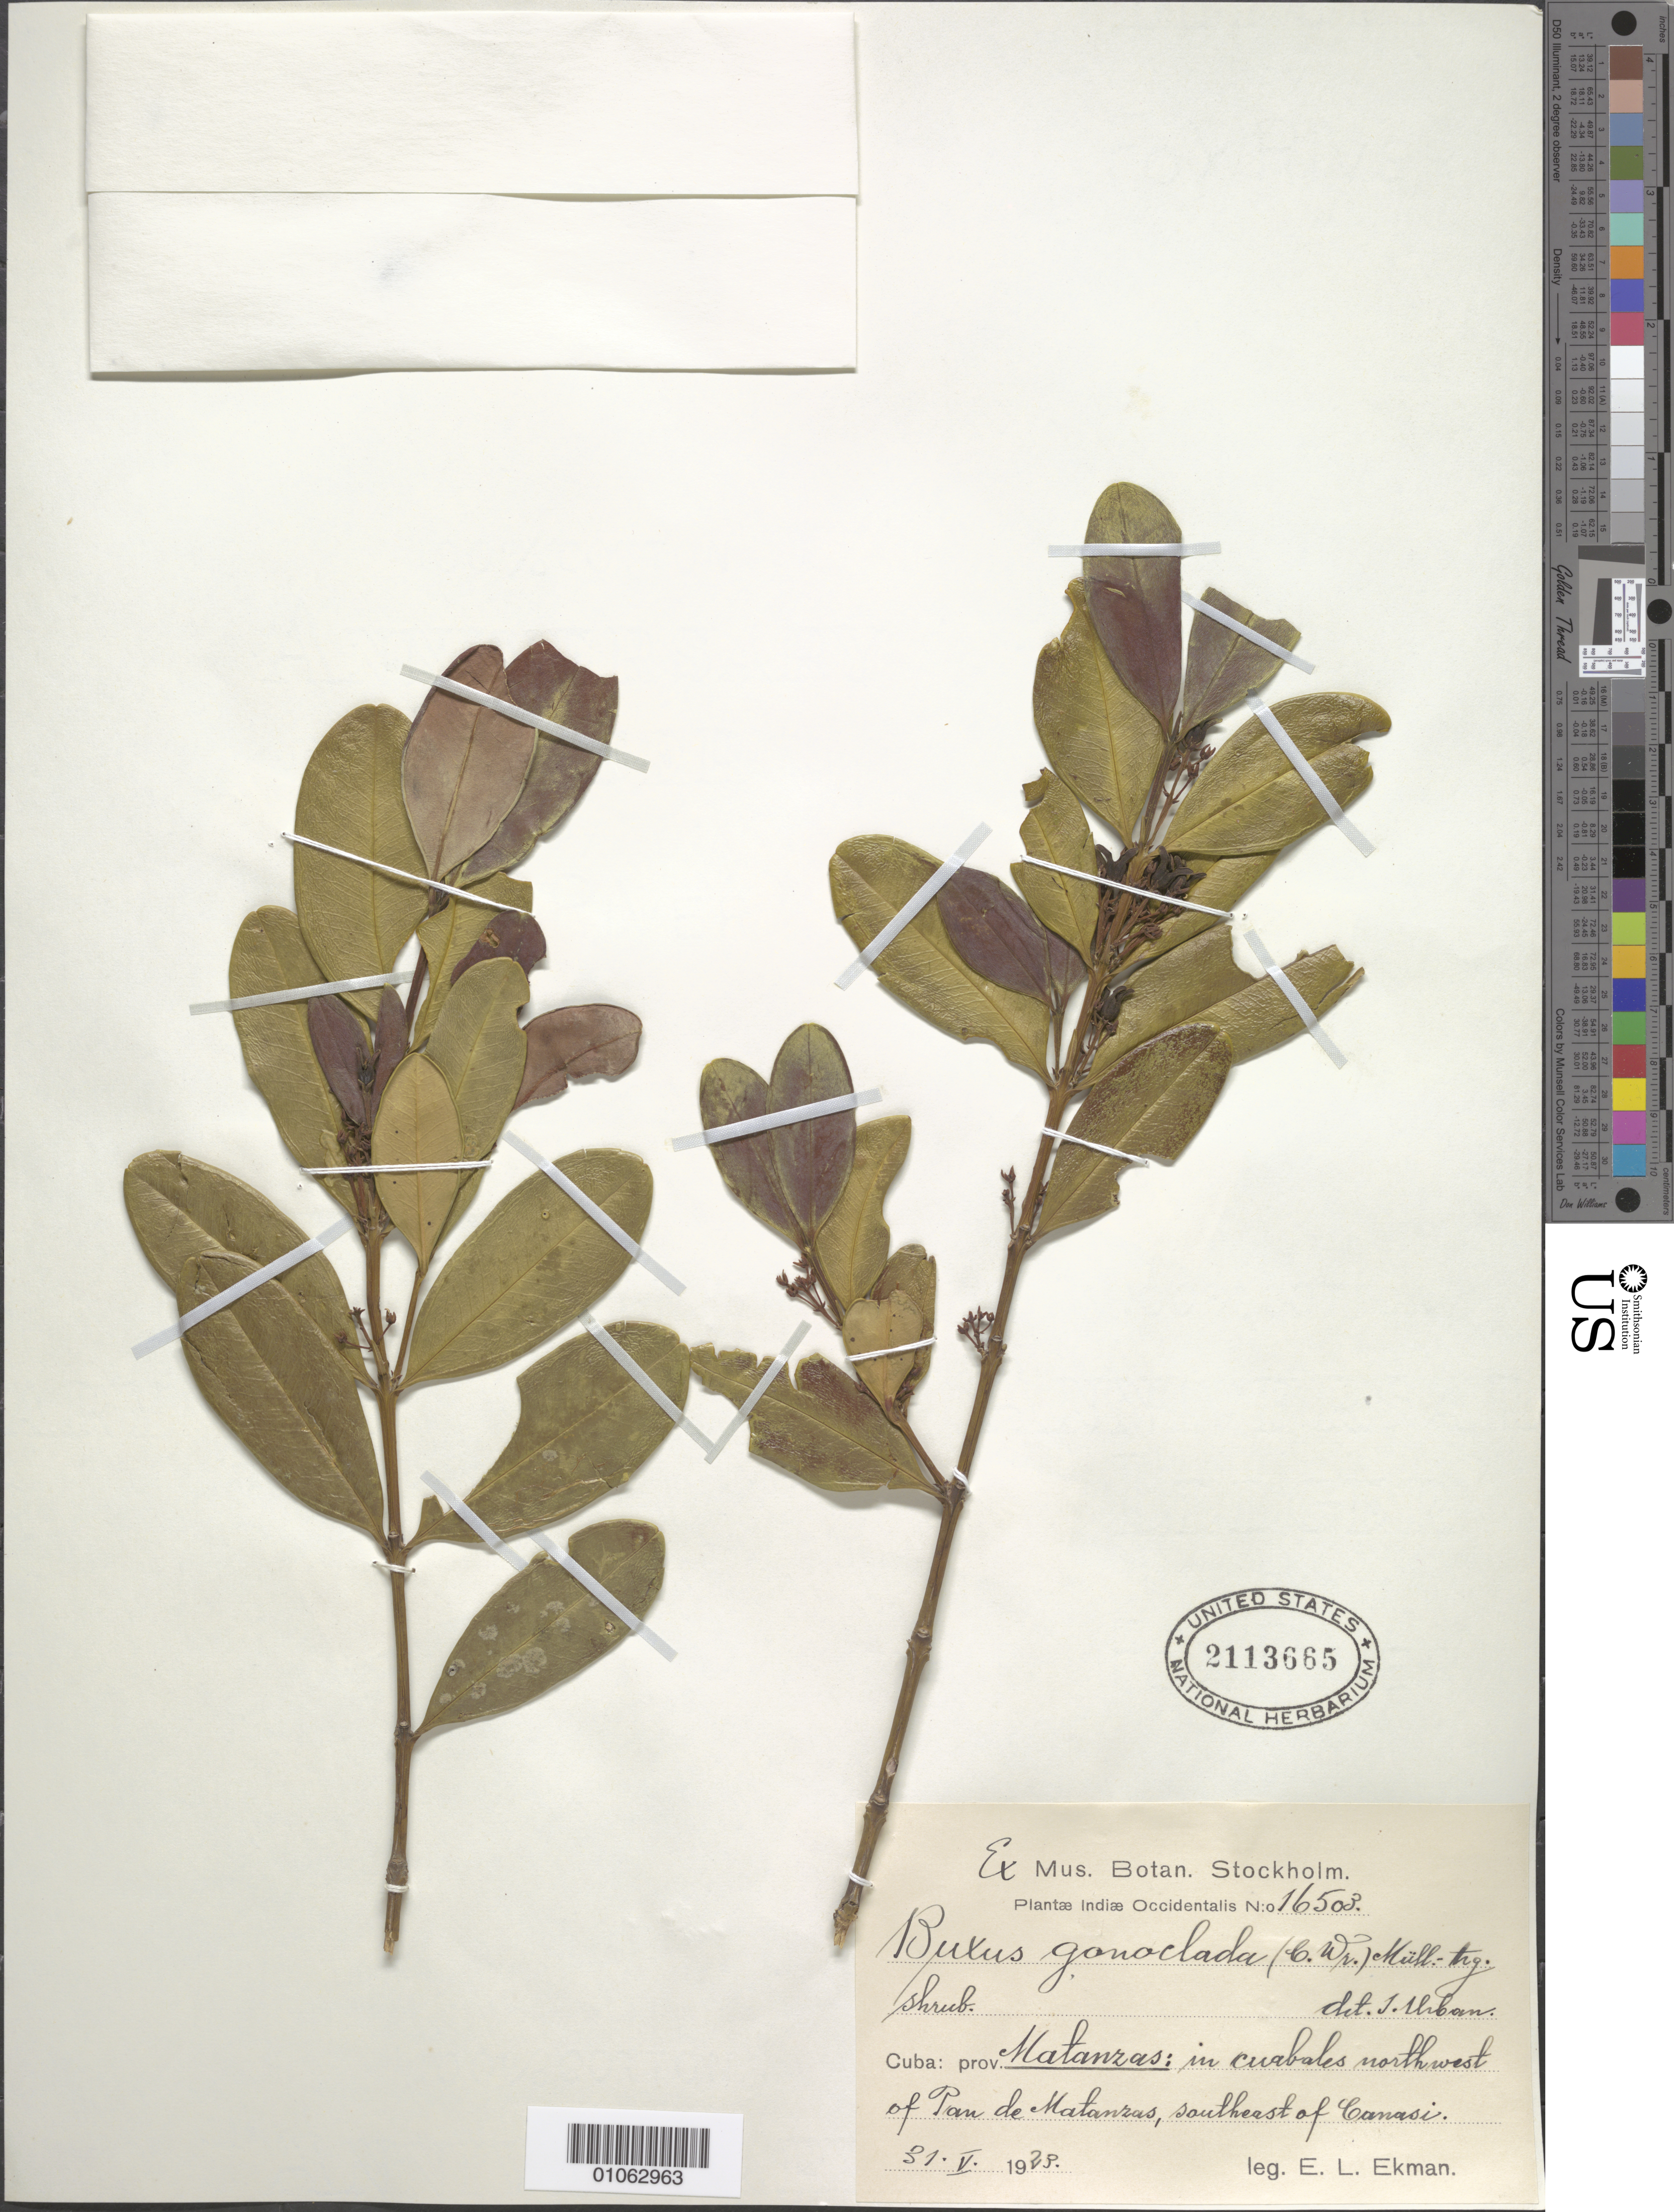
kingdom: Plantae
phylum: Tracheophyta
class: Magnoliopsida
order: Buxales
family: Buxaceae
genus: Buxus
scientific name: Buxus gonoclada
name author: (Griseb.) Müll. Arg.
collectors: E. L. Ekman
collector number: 16503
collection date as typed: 31 May 1923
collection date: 1923-05-31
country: Cuba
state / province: Matanzas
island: Cuba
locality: In cuadrales north west of Pan de Matanzas, Southeast of Canasi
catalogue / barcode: US 2113665